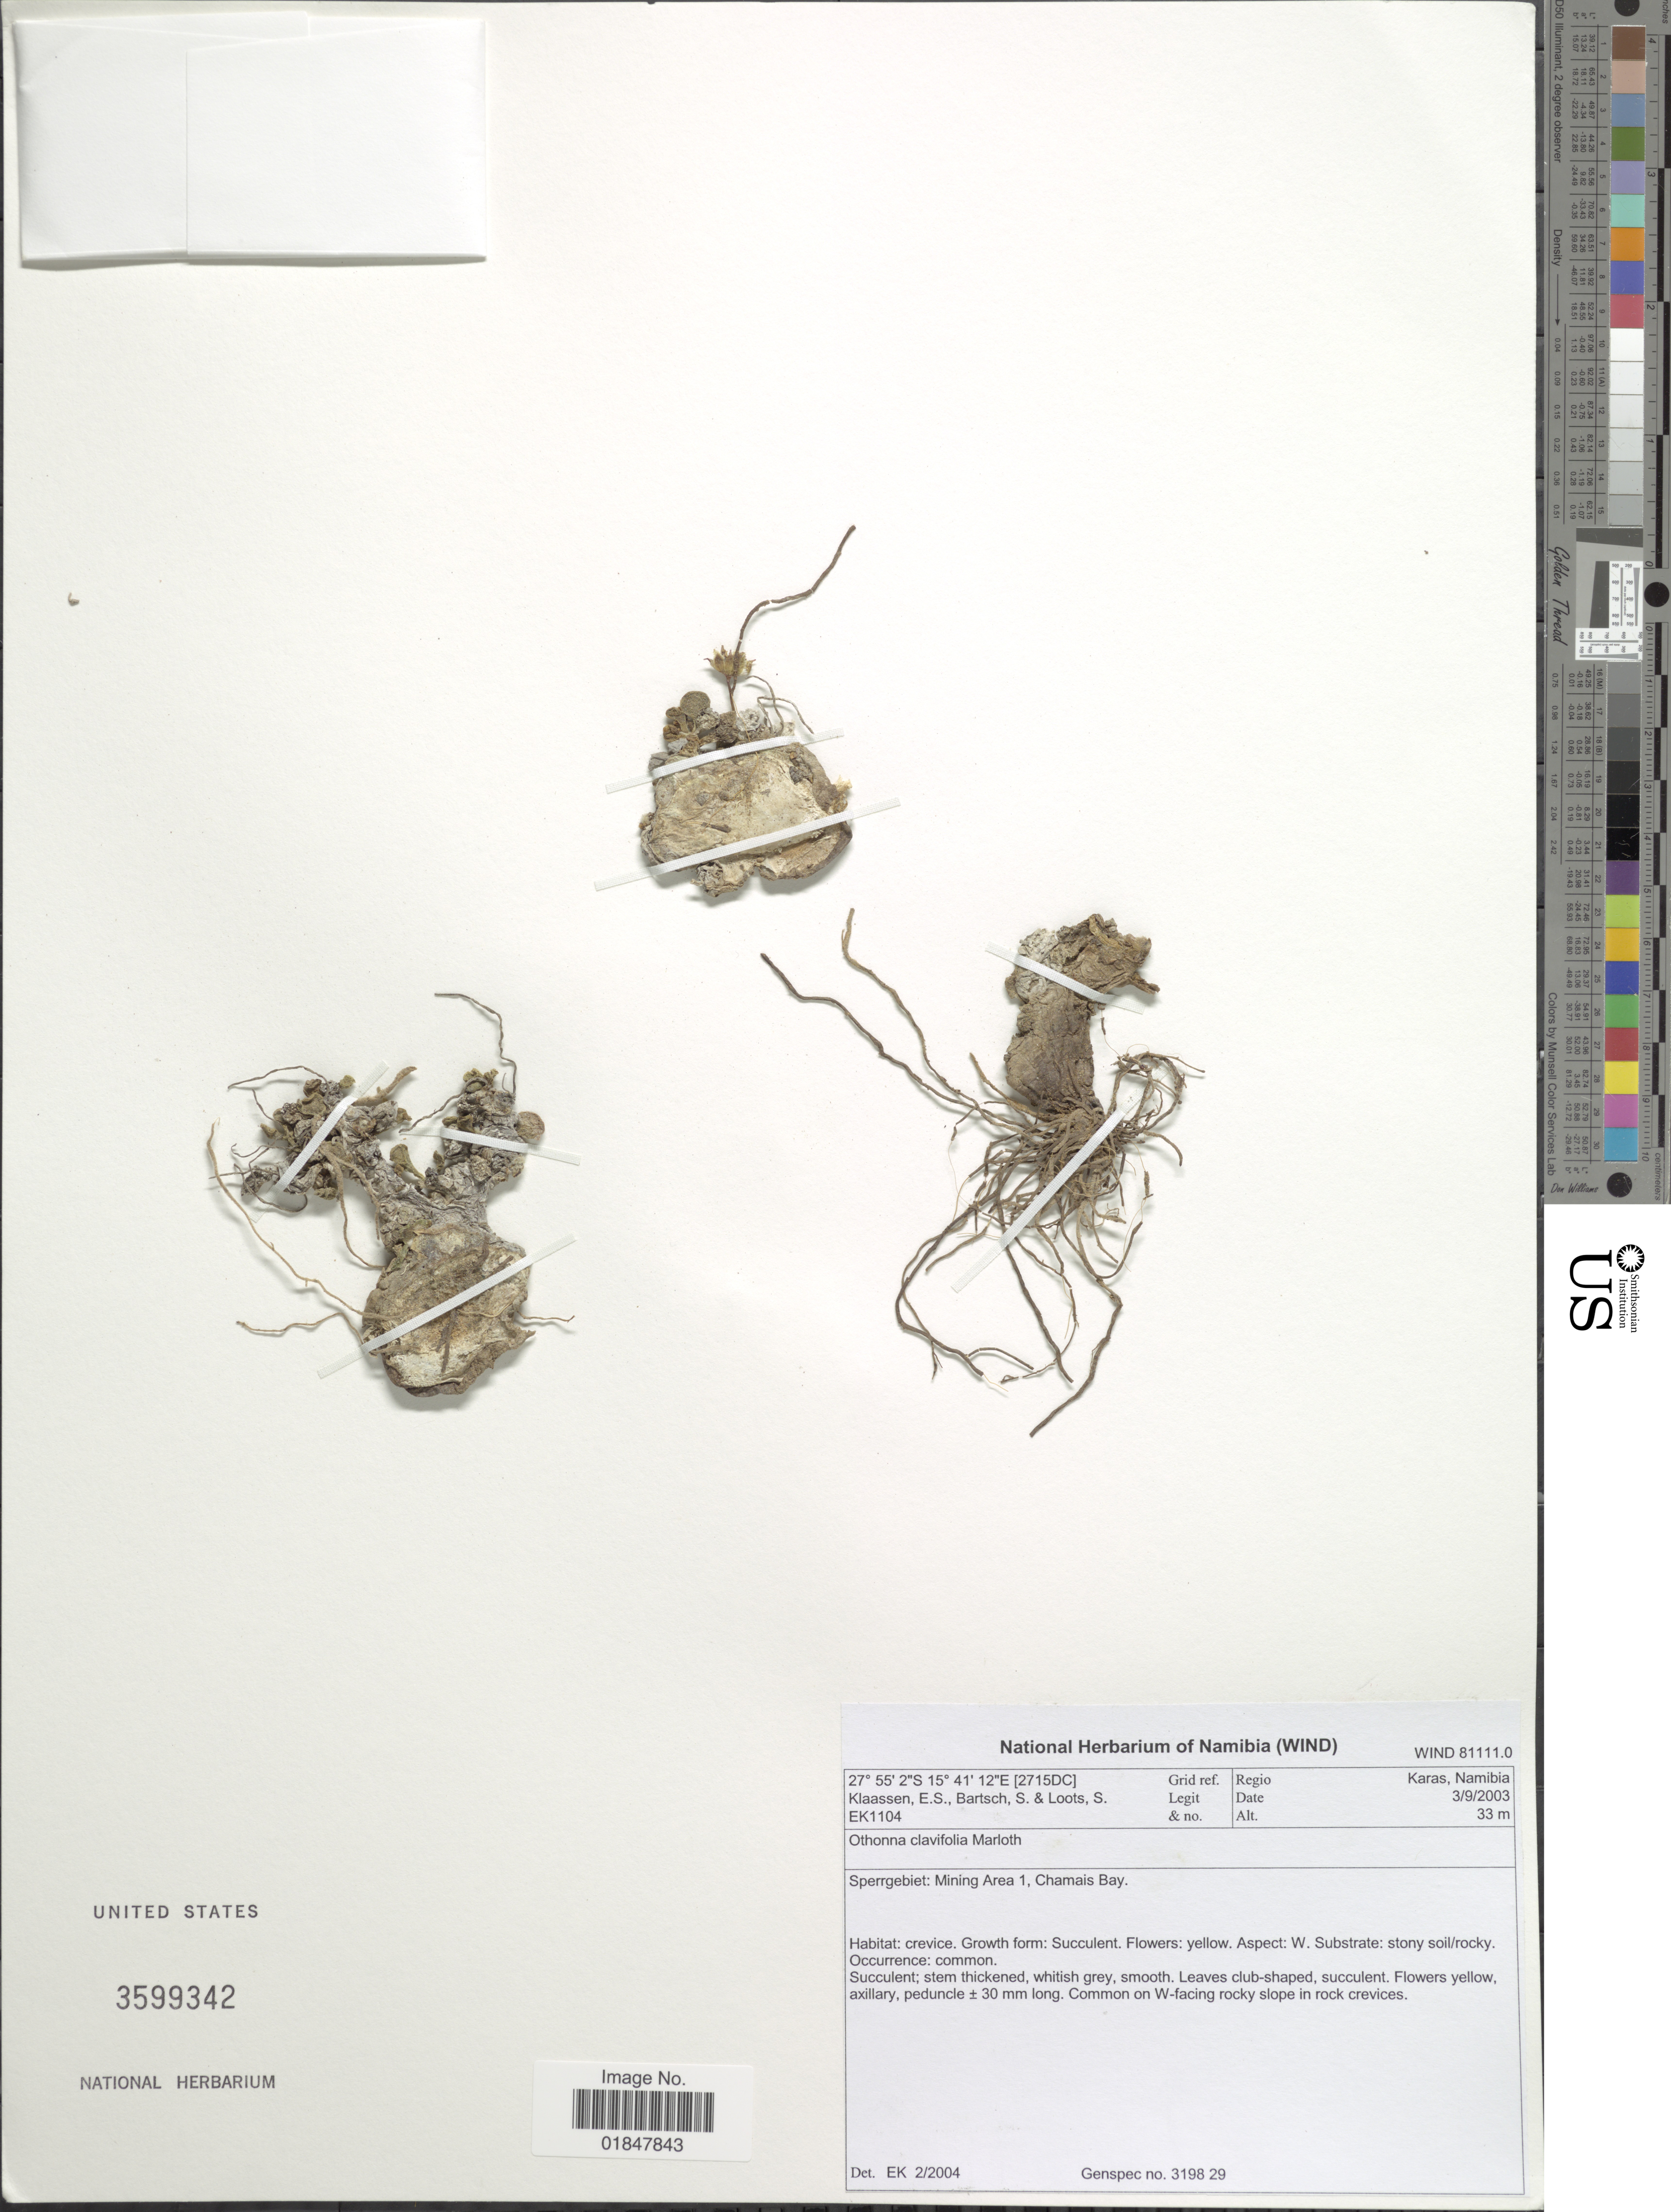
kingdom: Plantae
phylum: Tracheophyta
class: Magnoliopsida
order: Asterales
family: Asteraceae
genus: Othonna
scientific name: Othonna clavifolia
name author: Marloth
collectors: E. S. Klaassen, S. Bartsch & S. Loots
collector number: EK1104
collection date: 2003-09-03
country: Namibia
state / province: Karas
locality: Sperrgebiet: Mining Area 1, Chamais Bay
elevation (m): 33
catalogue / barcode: US 3599342